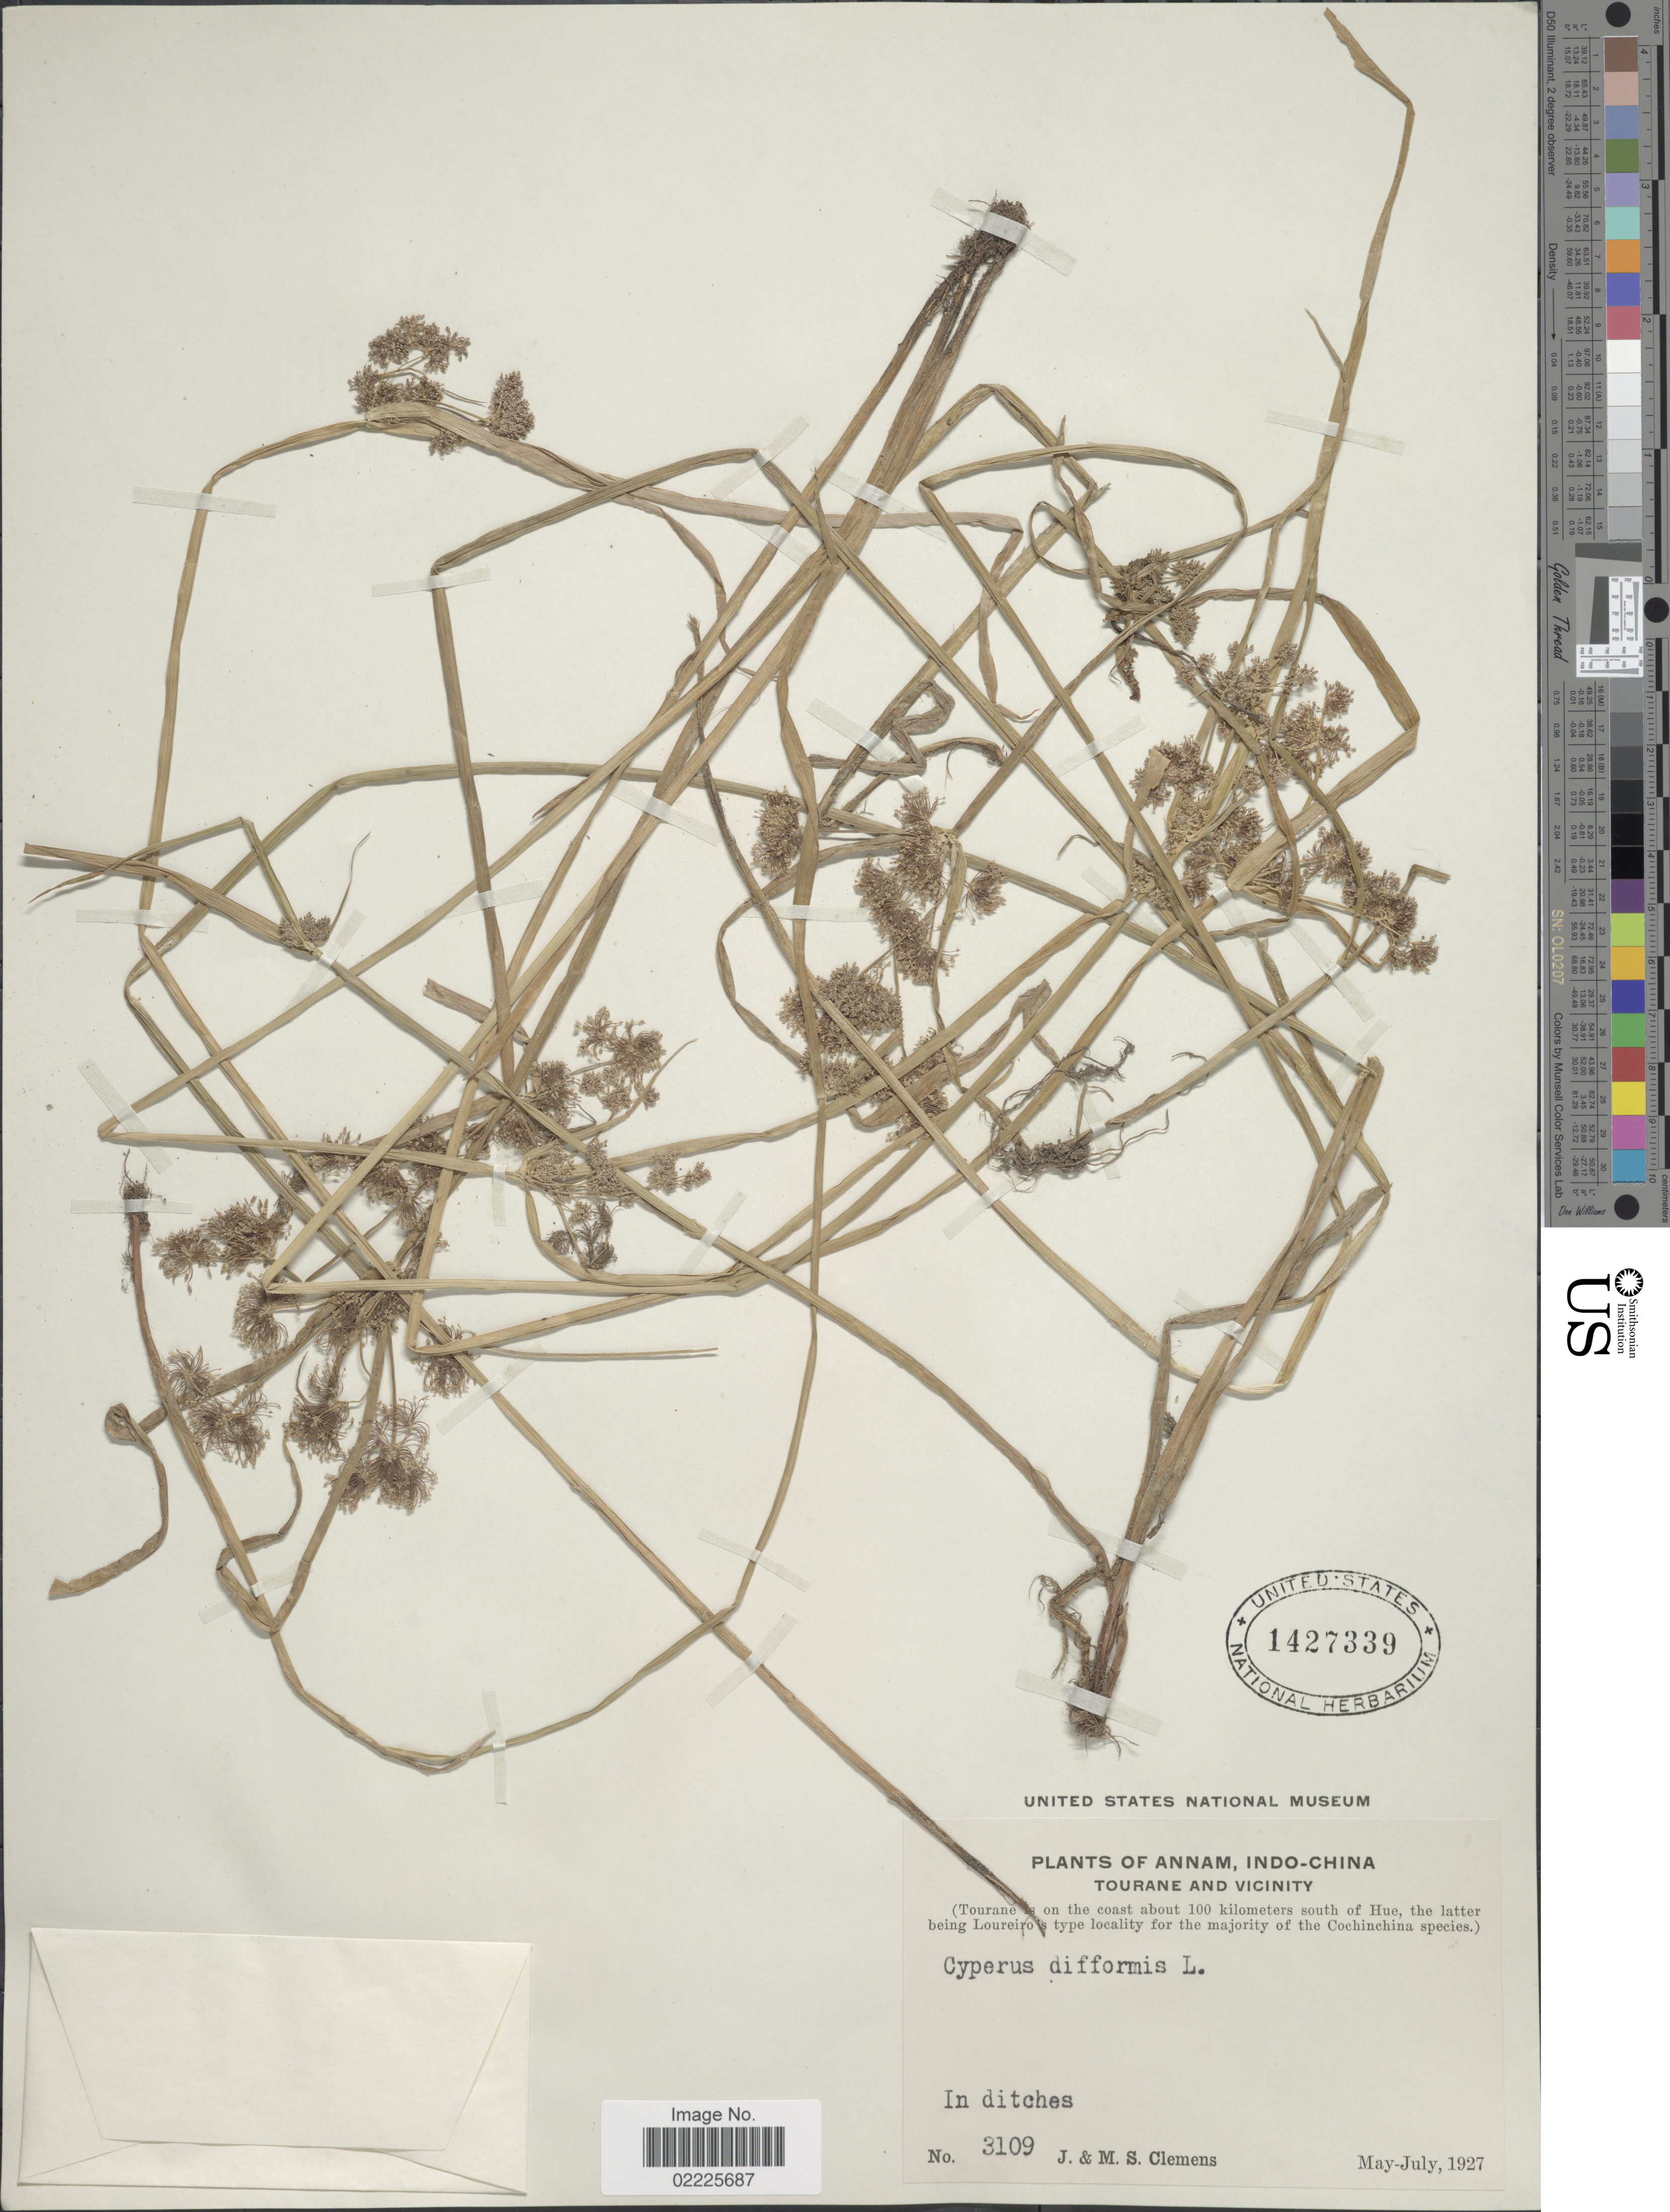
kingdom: Plantae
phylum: Tracheophyta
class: Liliopsida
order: Poales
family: Cyperaceae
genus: Cyperus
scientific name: Cyperus difformis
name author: L.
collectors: J. Clemens & M. S. Clemens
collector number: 3109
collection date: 1927-05/1927-07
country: Vietnam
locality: Annam, Indo-China, Tourane and vicinity (Tourane I on the coast about 100 kilometers south of Hue), in ditches.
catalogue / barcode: US 1427339